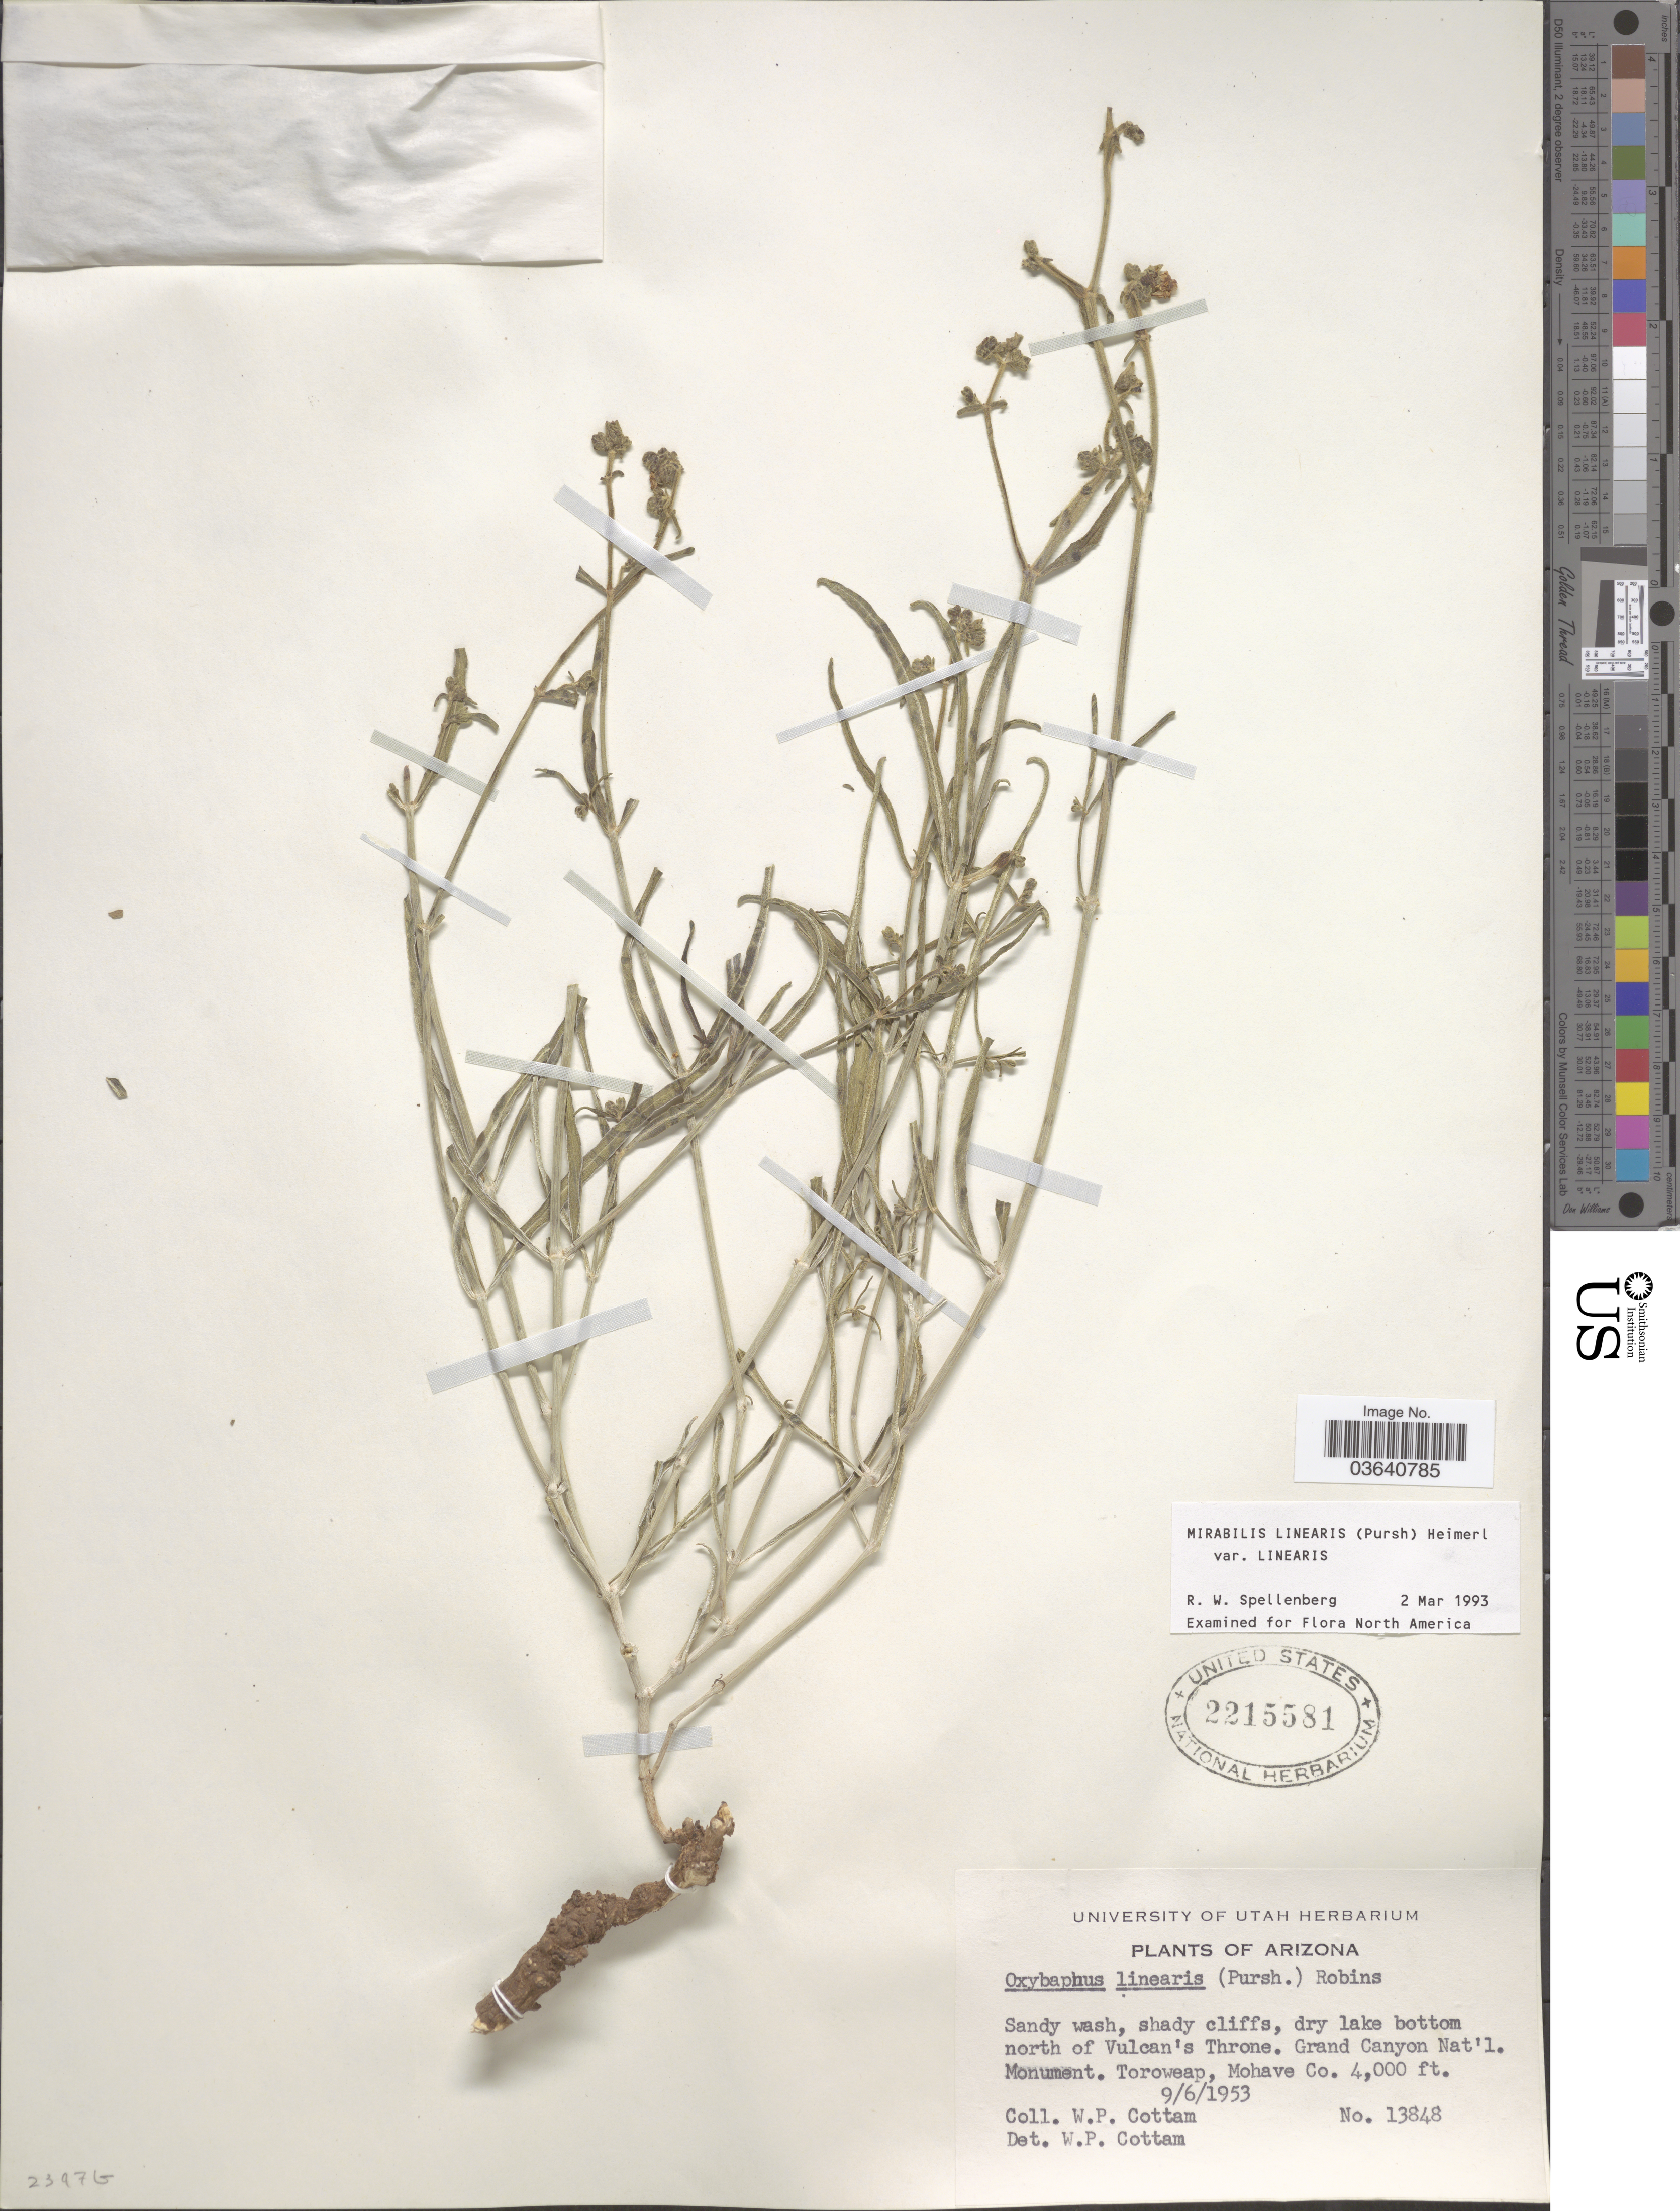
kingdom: Plantae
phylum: Tracheophyta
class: Magnoliopsida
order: Caryophyllales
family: Nyctaginaceae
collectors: W. Cottam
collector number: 13848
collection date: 1953-09-06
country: United States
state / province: Arizona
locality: Sandy wash, shady cliffs, dry lake bottom north of Vulcan's Throne. Grand Canyon Nat'l. Monument. Toroweap, Mohave Co.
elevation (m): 1219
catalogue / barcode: US 2215581